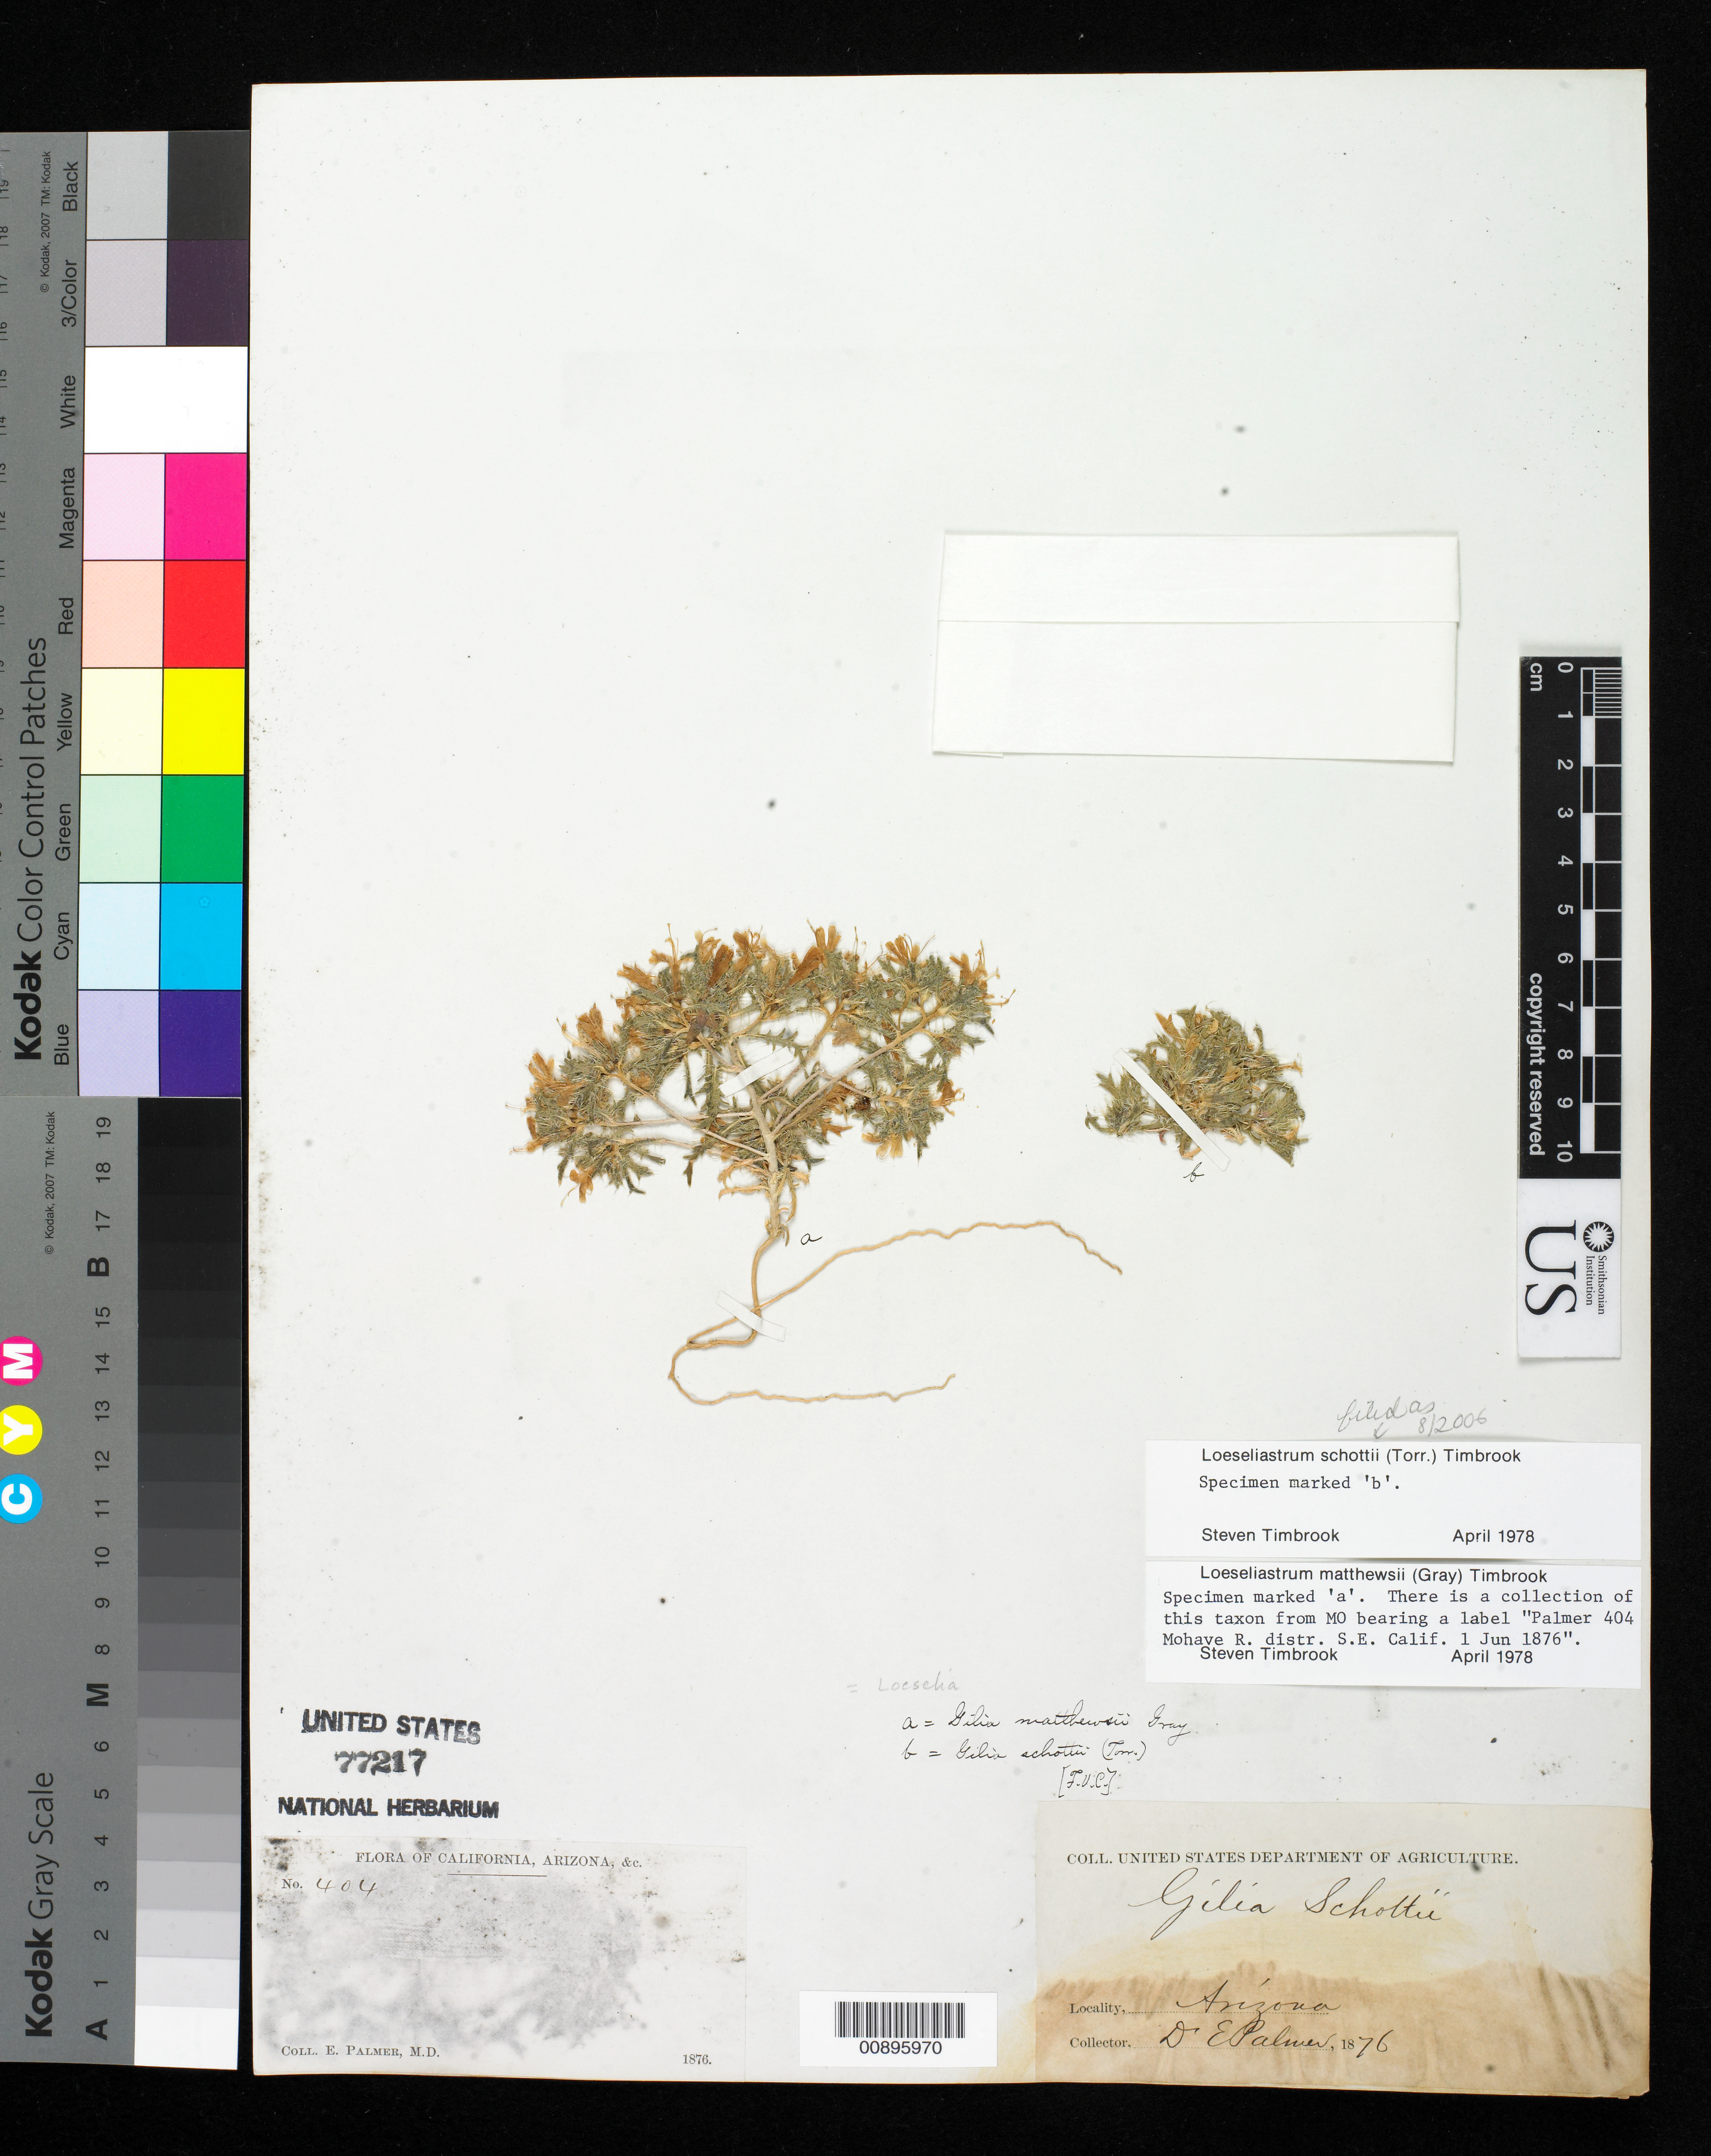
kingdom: Plantae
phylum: Tracheophyta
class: Magnoliopsida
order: Ericales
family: Polemoniaceae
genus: Loeseliastrum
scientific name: Loeseliastrum schottii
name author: (Torr.) Timbrook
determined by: Timbrook, S.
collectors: E. Palmer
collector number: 404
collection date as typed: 1876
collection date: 1876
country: United States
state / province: Arizona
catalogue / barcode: US 77217